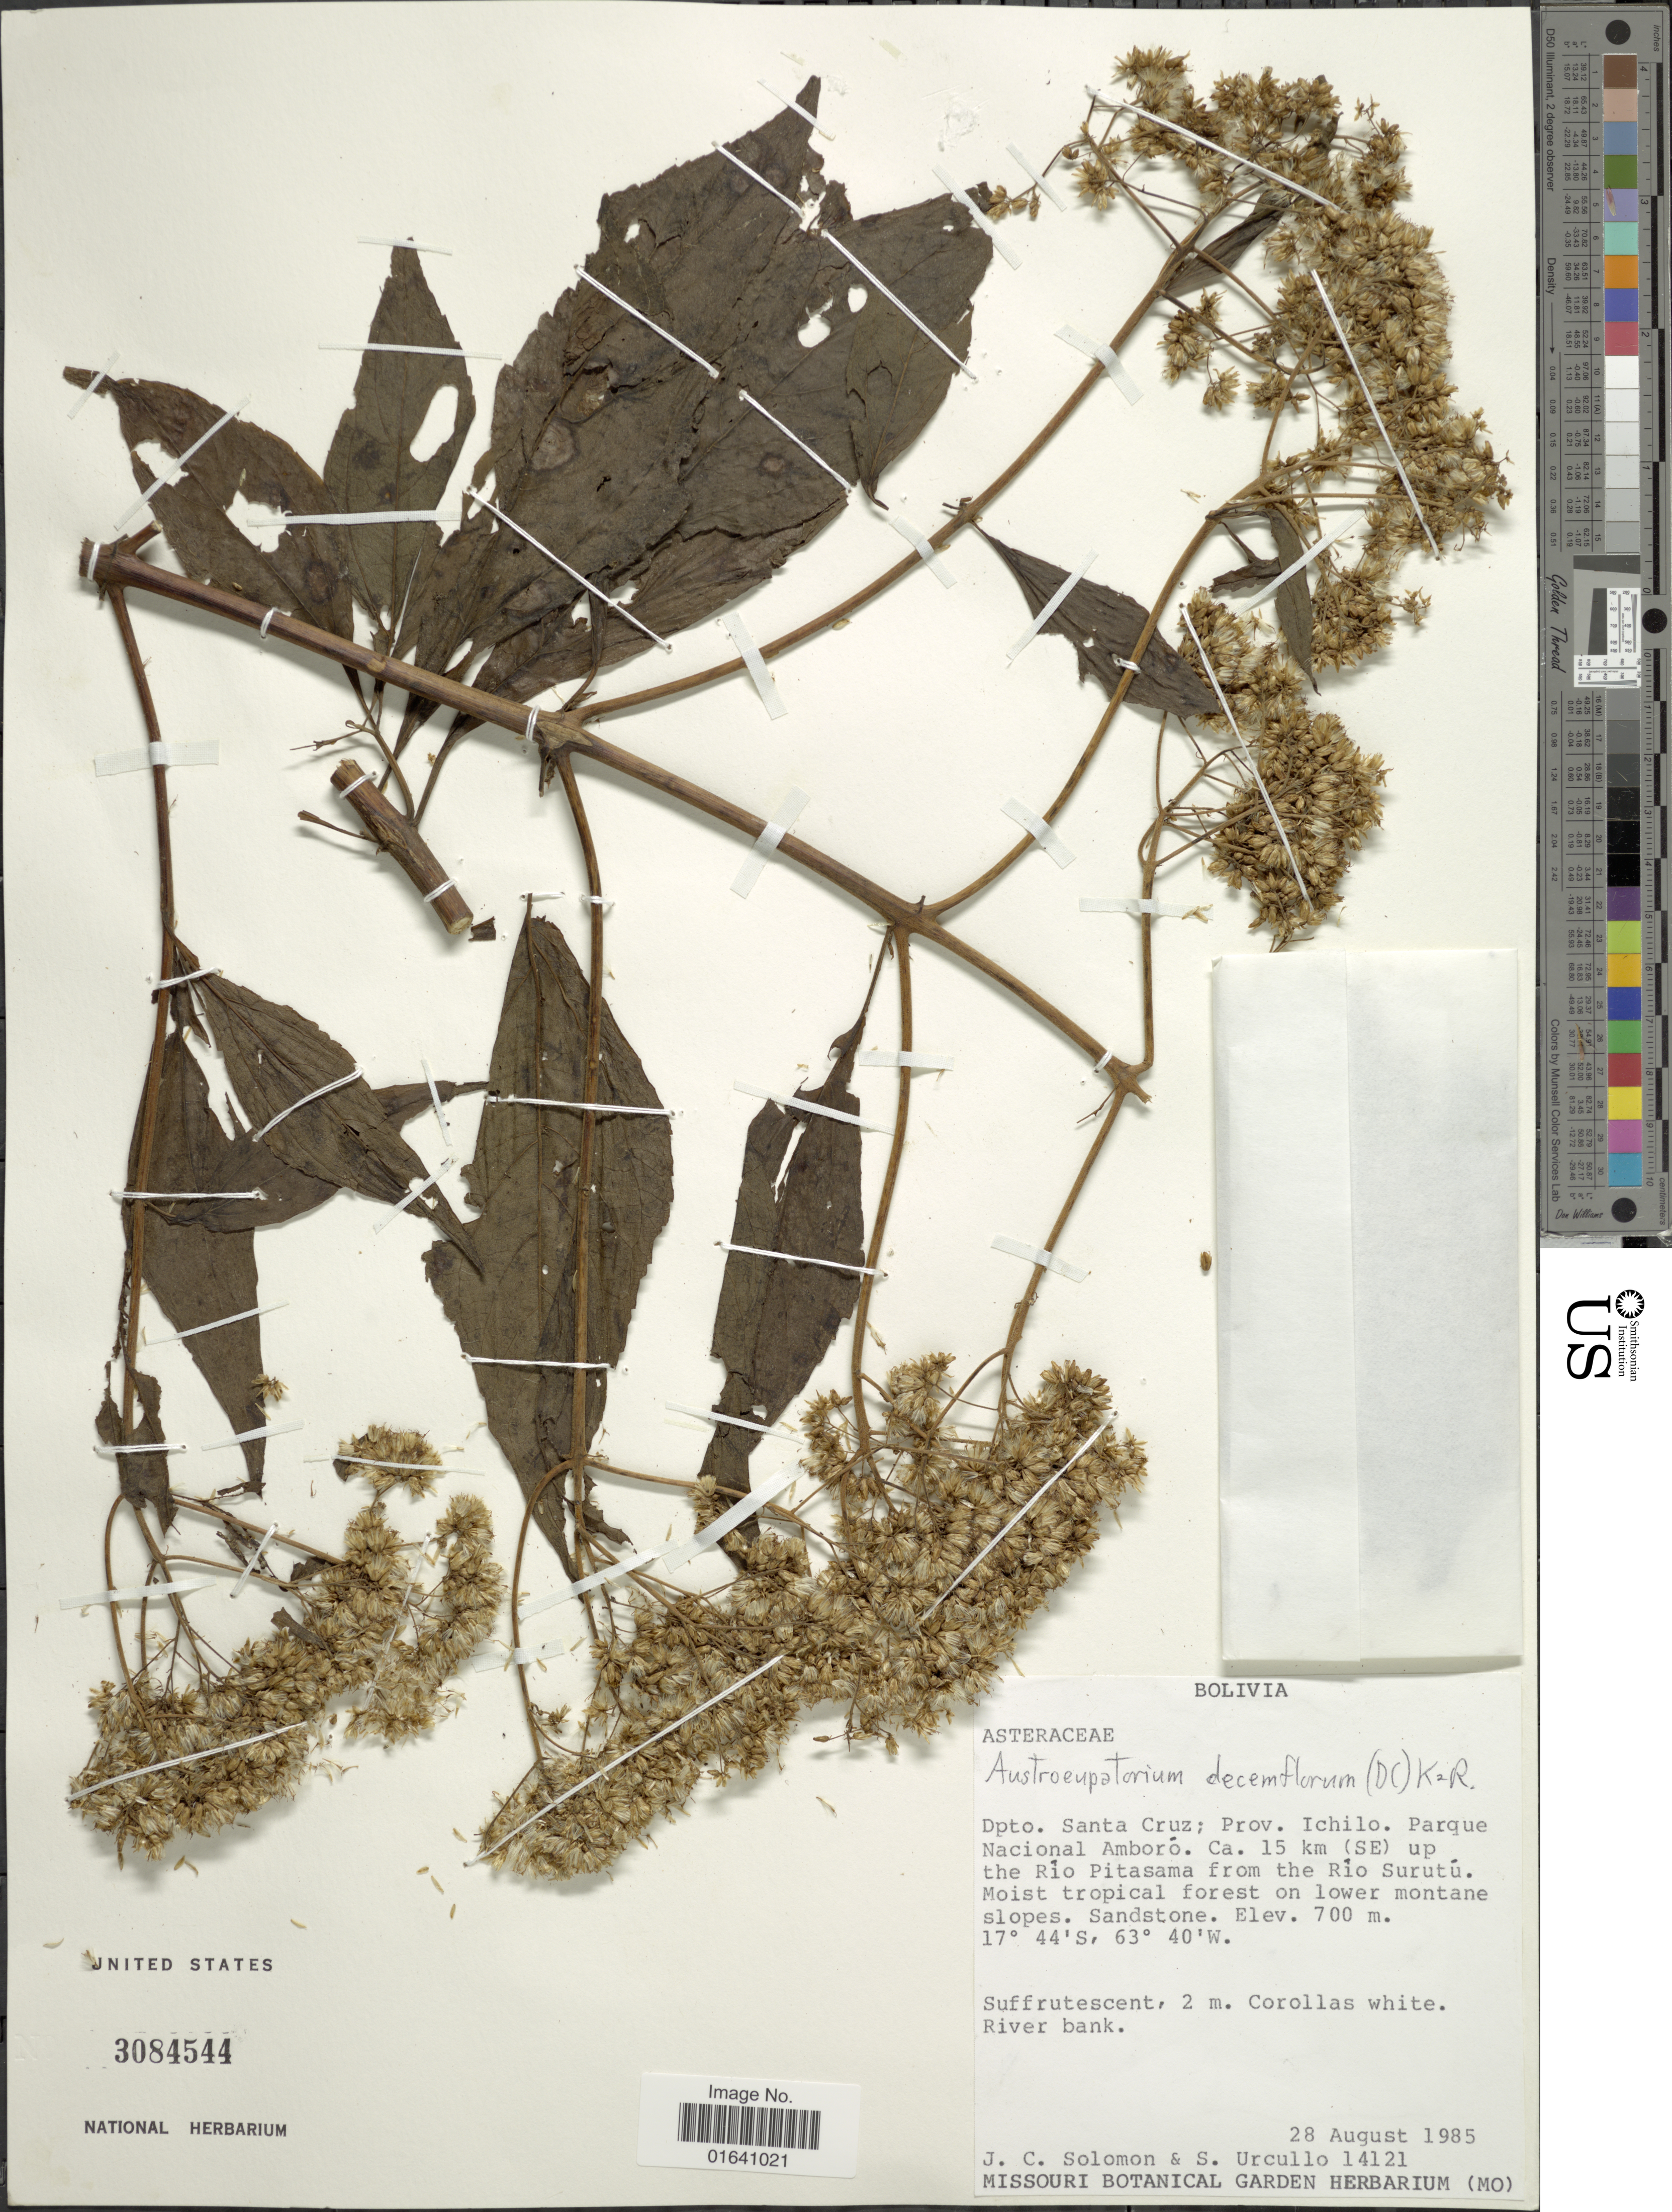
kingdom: Plantae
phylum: Tracheophyta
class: Magnoliopsida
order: Asterales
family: Asteraceae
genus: Austroeupatorium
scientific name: Austroeupatorium decemflorum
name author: (DC.) R.M. King & H. Rob.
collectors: J. C. Solomon & S. Urcullo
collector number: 14121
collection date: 1985-08-28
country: Bolivia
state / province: Santa Cruz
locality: Depto. Santa Cruz; Prov. Ichilo. Parque Nacional Amboró. Ca. 15 km (SE) up the Río Pitasama from the Río Surutú. Noist tropical forest on lower montane slopes. Sandstone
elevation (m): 700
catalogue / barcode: US 3084544